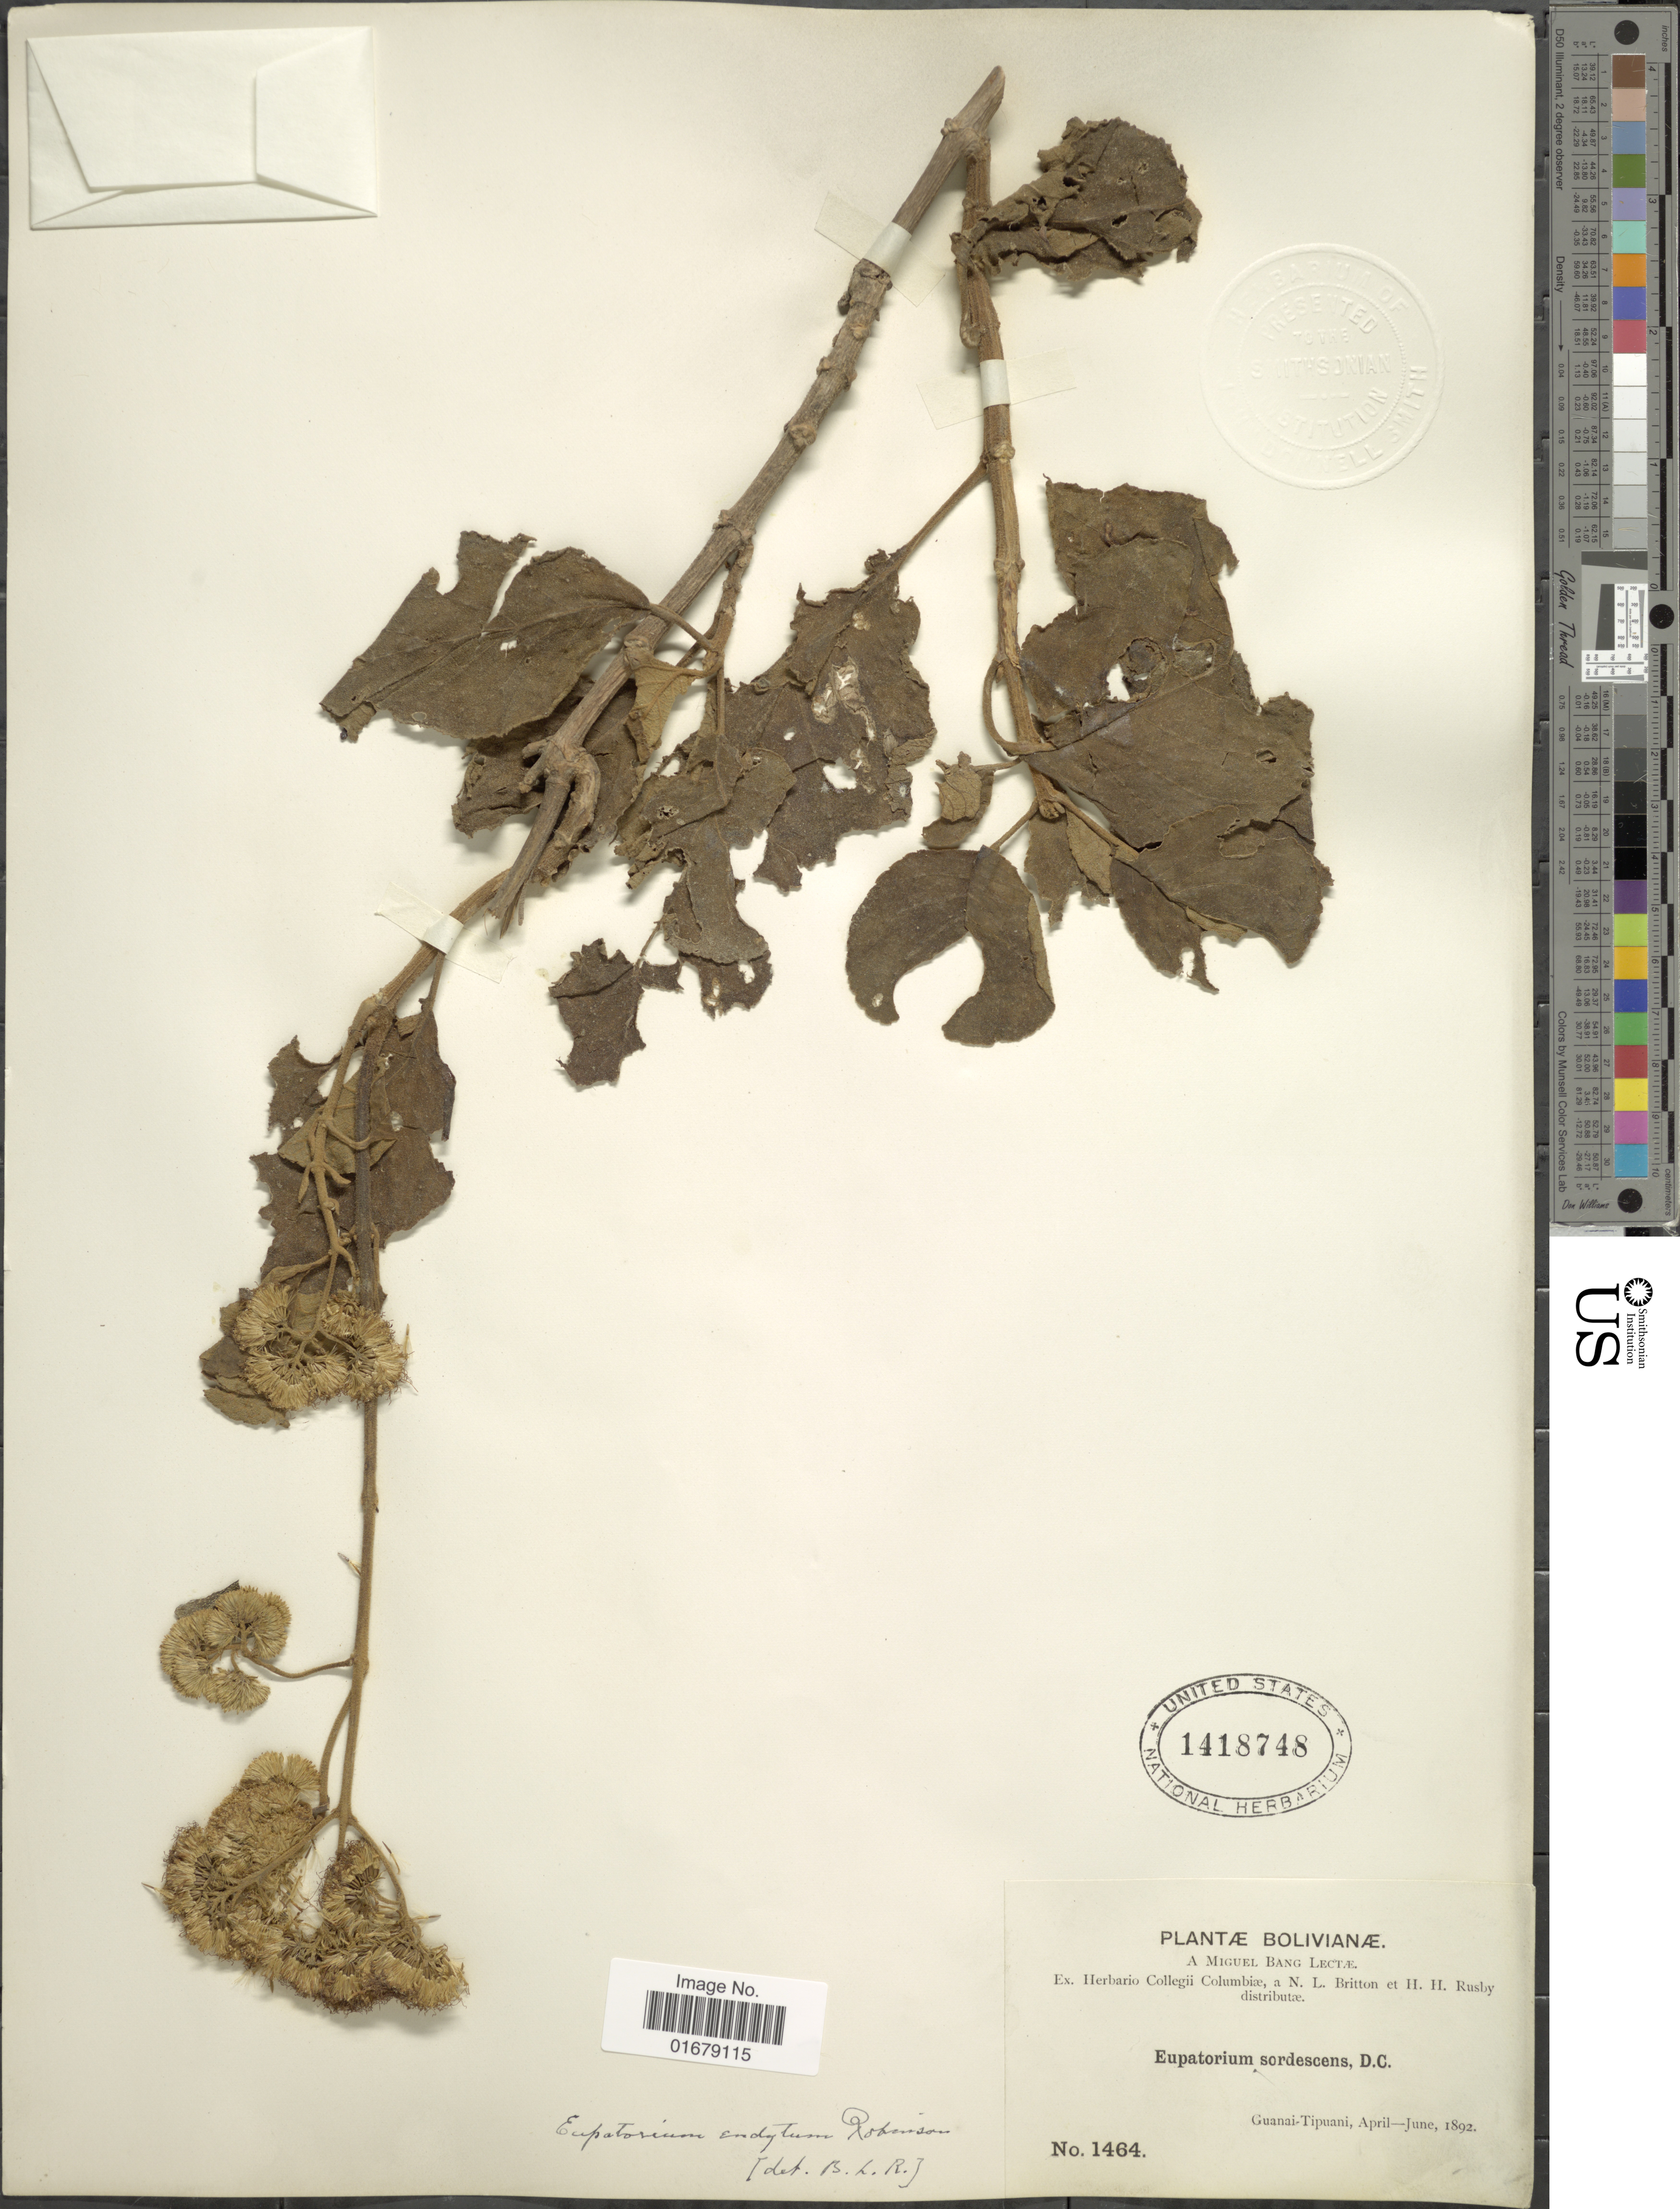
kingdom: Plantae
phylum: Tracheophyta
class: Magnoliopsida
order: Asterales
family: Asteraceae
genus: Kaunia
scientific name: Kaunia endyta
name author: (B.L. Rob.) R.M. King & H. Rob.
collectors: M. Bang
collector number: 1464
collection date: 1892-04/1892-06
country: Bolivia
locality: Guanai-Tipuani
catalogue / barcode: US 1418748